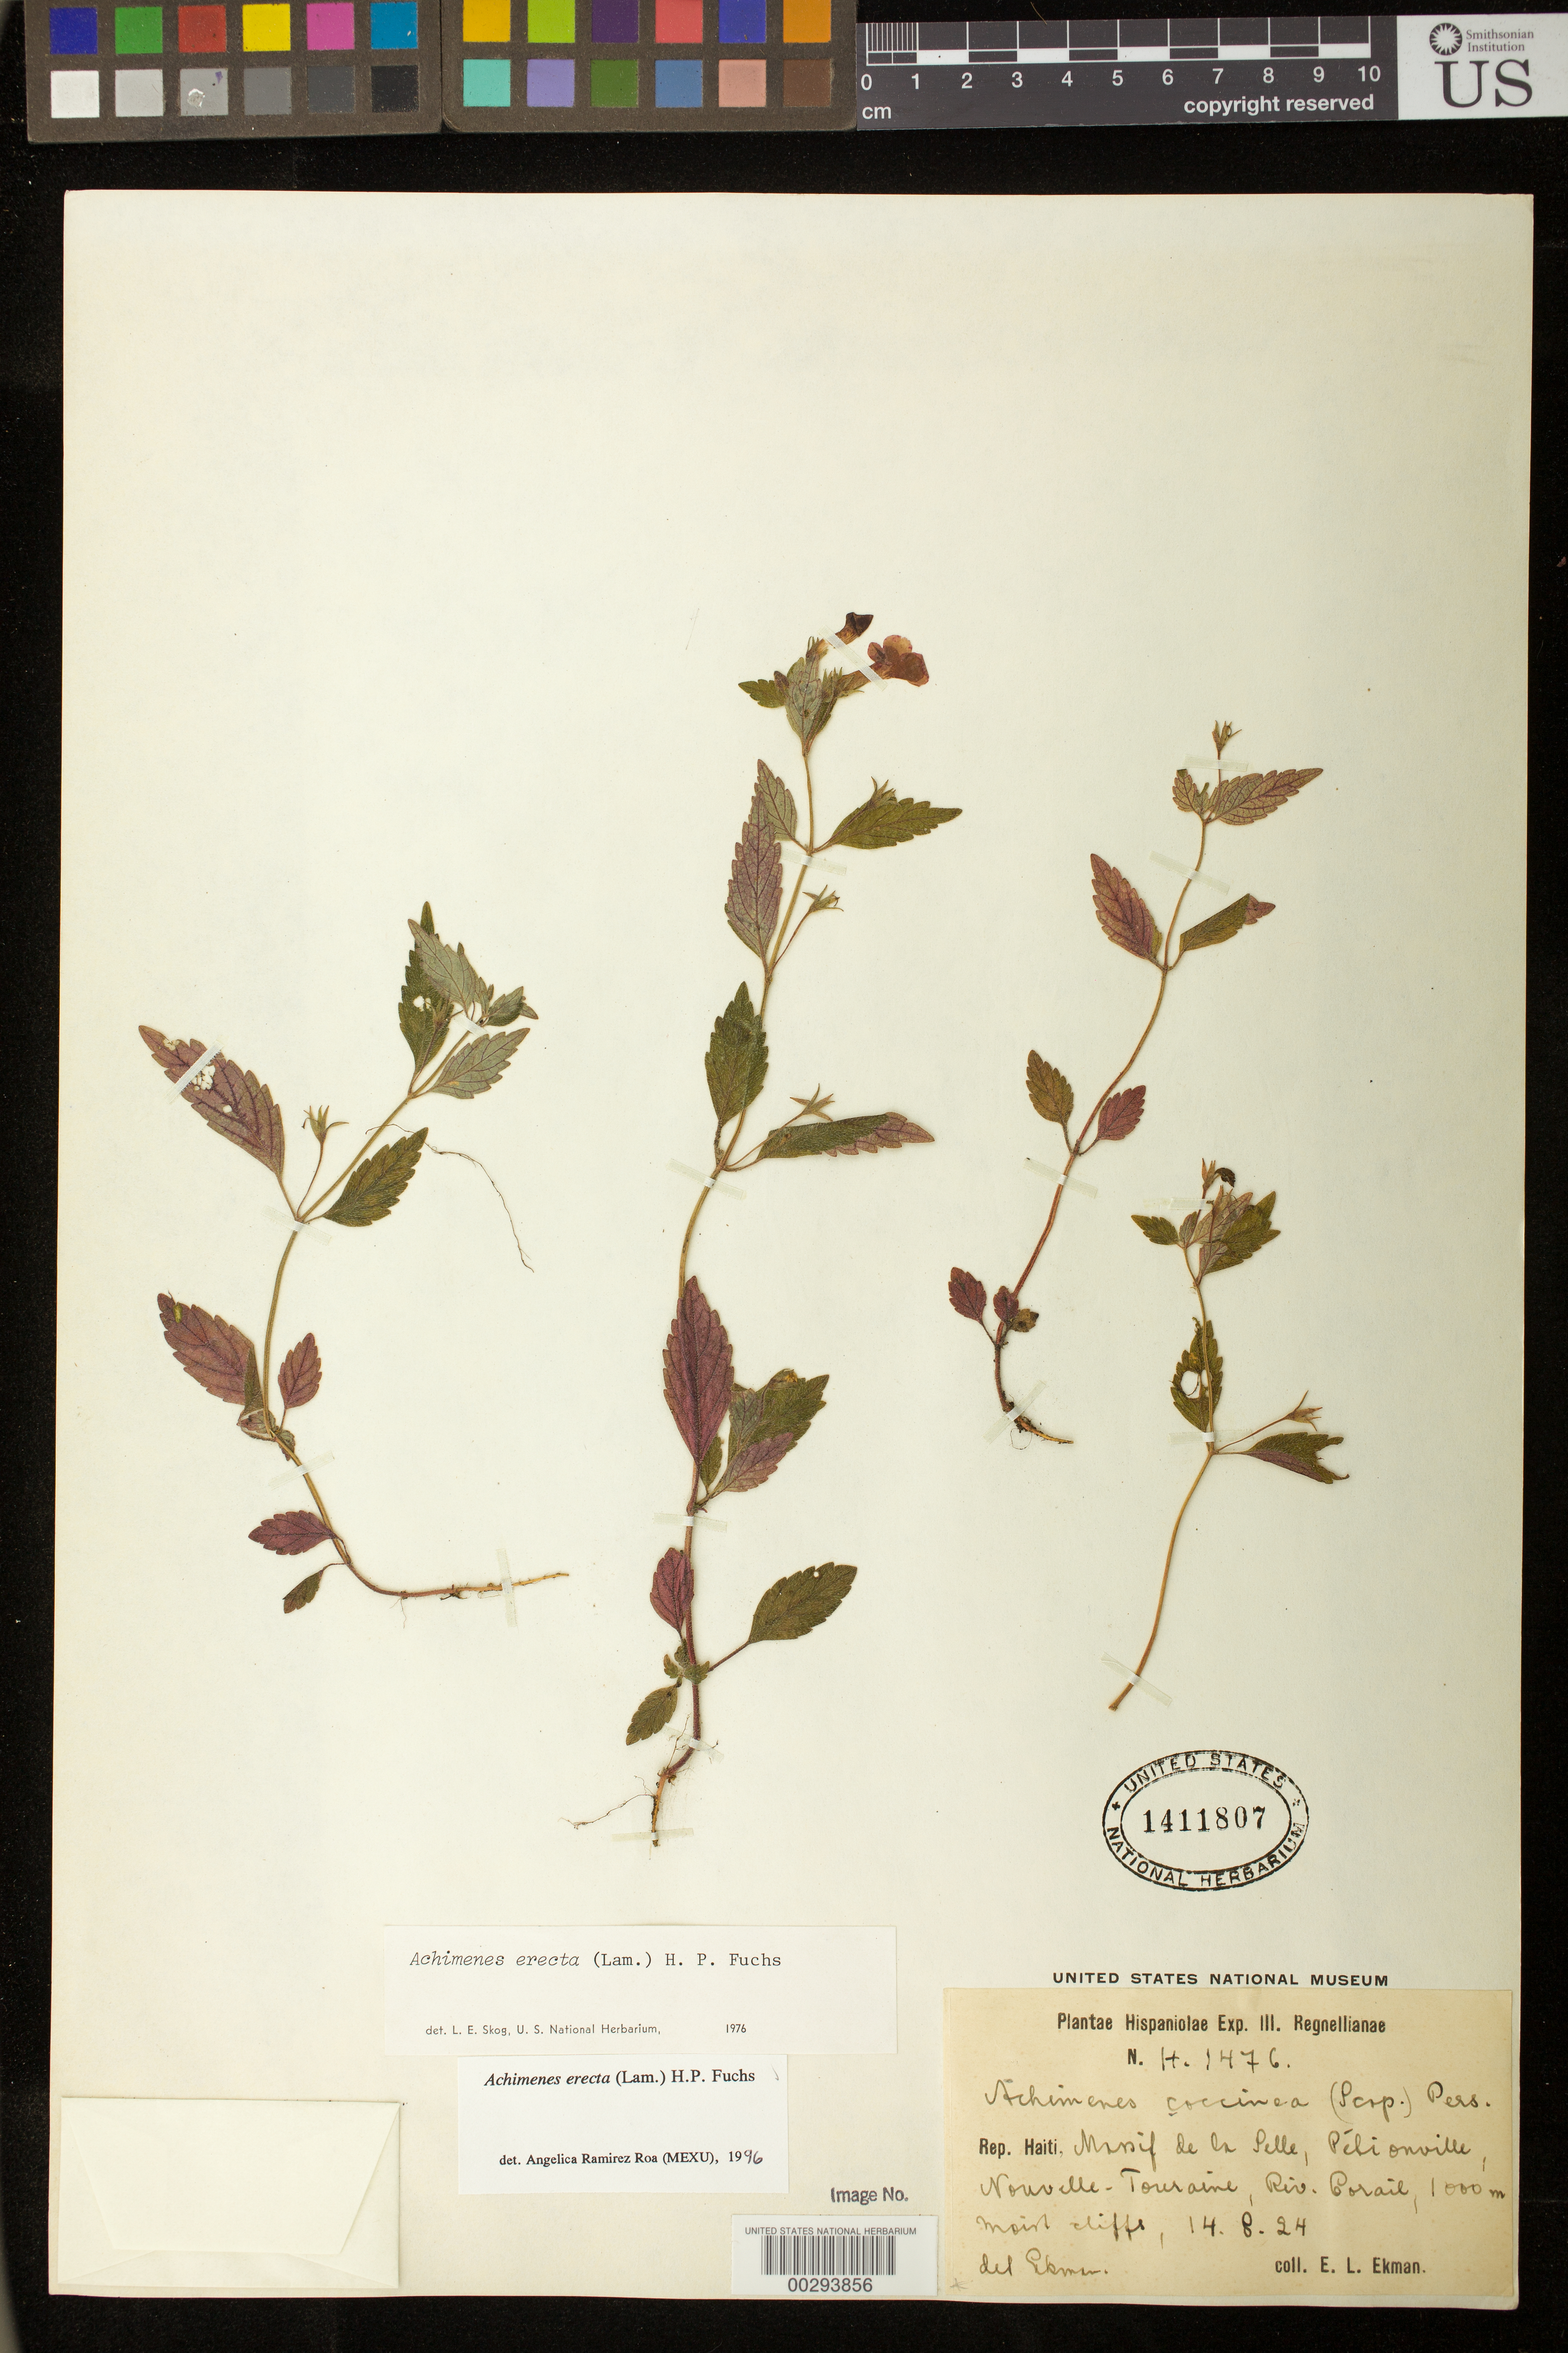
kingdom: Plantae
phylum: Tracheophyta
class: Magnoliopsida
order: Lamiales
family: Gesneriaceae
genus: Achimenes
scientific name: Achimenes erecta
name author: (Lam.) H.P. Fuchs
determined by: Skog, Laurence E.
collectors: E. L. Ekman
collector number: H 1476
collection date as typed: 14 Aug 1924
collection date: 1924-08-14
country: Haiti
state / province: Ouest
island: Hispaniola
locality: Massif de la Selle, Petionville, Nouvelle-Touraine, Riv. Corail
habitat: Moist cliffs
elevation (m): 1000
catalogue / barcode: US 1411807